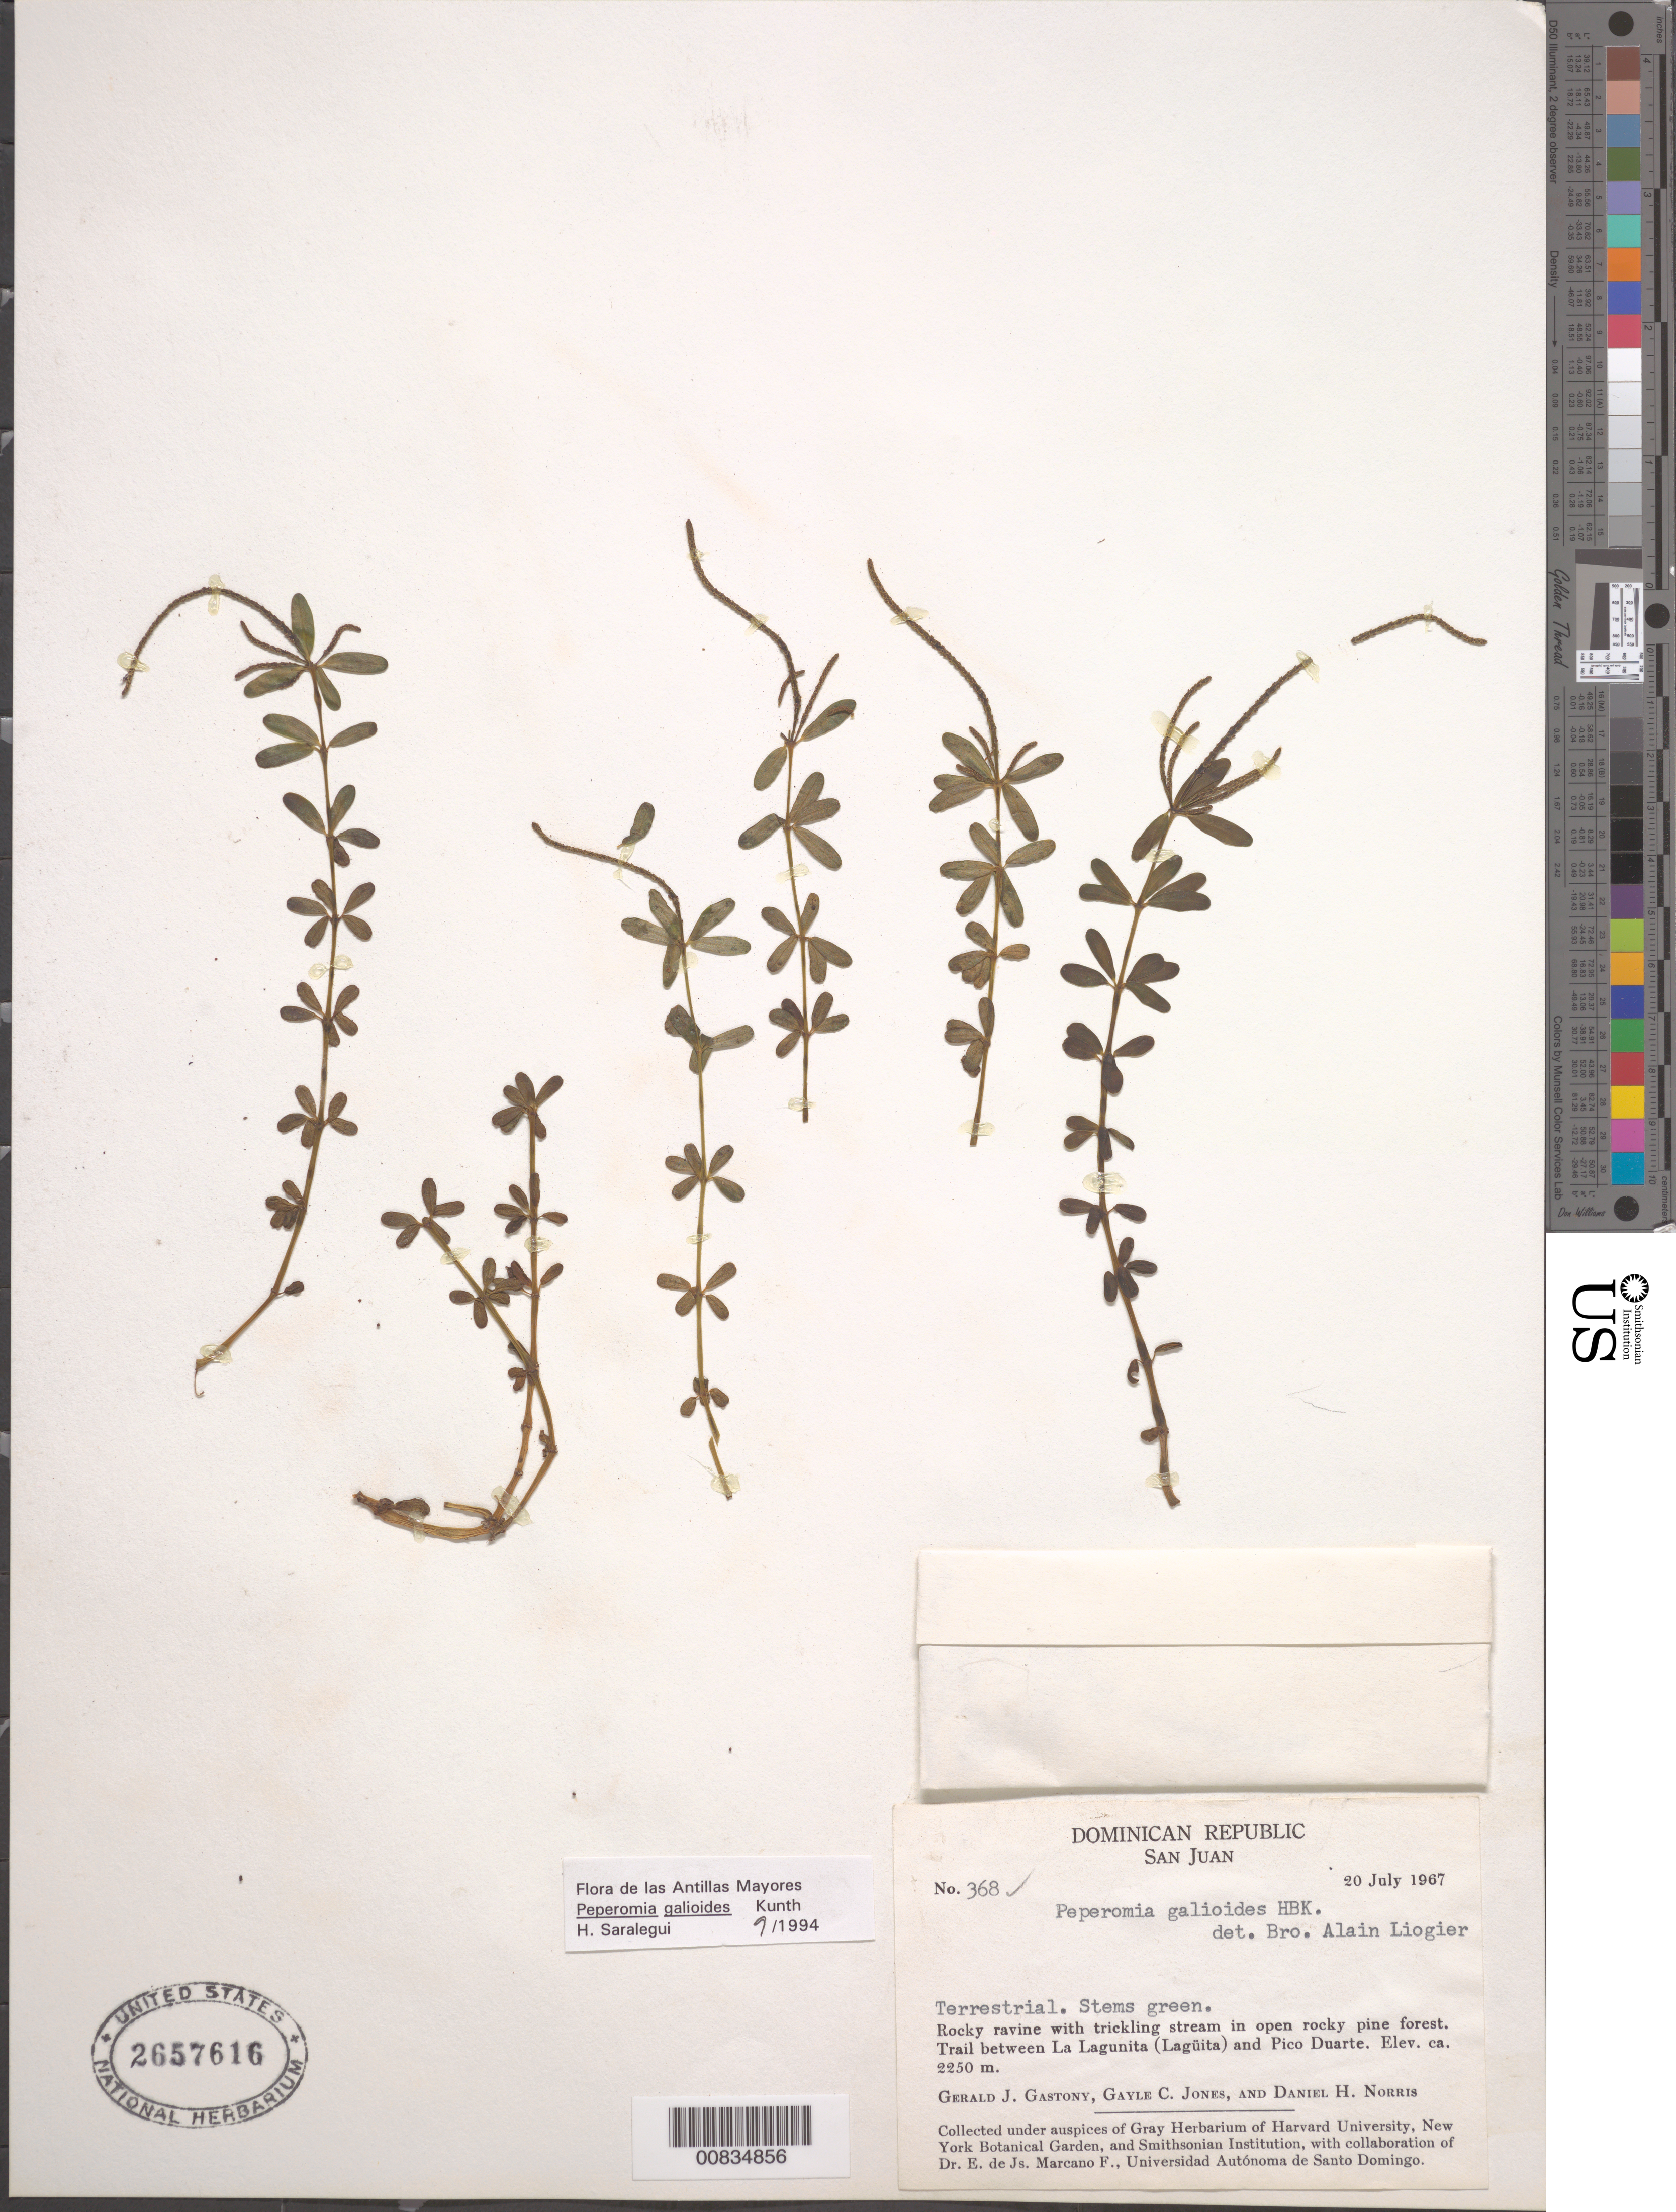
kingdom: Plantae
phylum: Tracheophyta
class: Magnoliopsida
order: Piperales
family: Piperaceae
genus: Peperomia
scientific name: Peperomia galioides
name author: Kunth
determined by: Saralegui Boza, H., (HAJB), Jardin Botanico Nacional (Habana)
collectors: G. Gastony, G. C. Jones & D. H. Norris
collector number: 368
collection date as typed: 20 Jul 1967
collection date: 1967-07-20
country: Dominican Republic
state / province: San Juan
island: Hispaniola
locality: Trail between La Lagunita (Lagüita) and Pico Duarte.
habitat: Rocky ravine with trickling stream in open pine forest.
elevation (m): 2250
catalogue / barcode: US 2657616